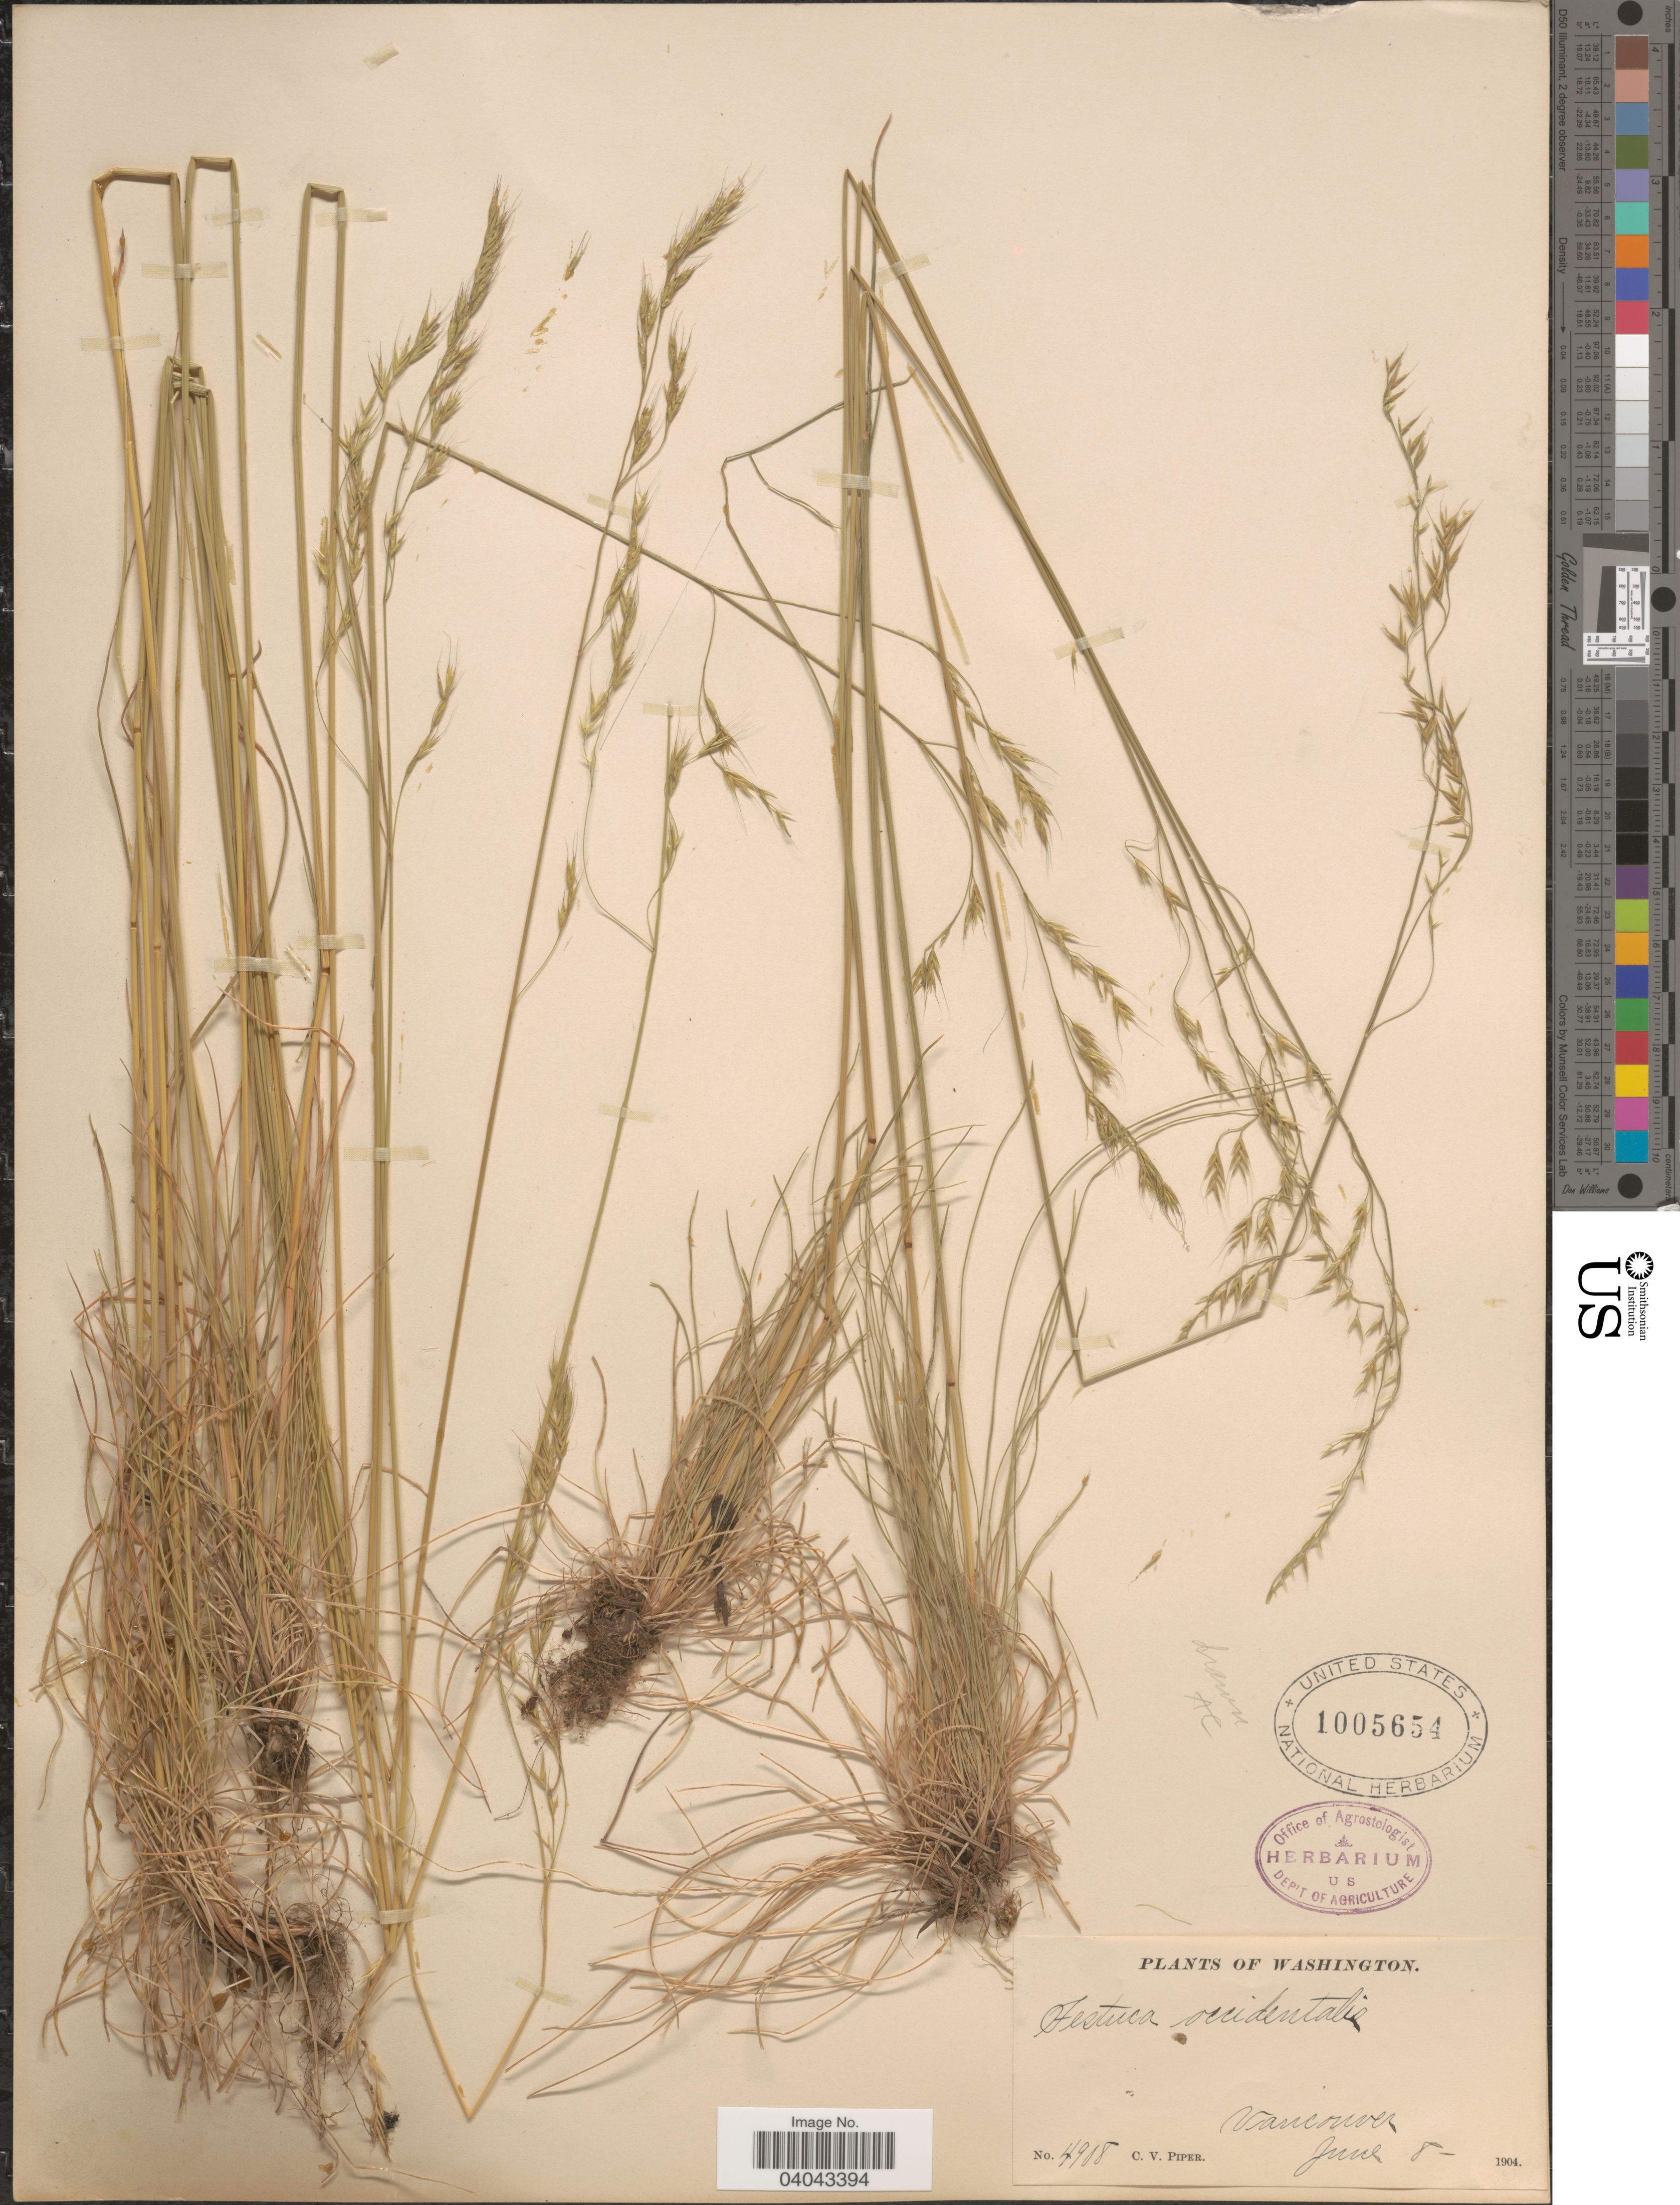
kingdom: Plantae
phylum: Tracheophyta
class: Liliopsida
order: Poales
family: Poaceae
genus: Festuca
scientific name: Festuca occidentalis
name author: Hook.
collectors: C. V. Piper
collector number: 4908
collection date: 1904-06-08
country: United States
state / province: Washington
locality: Vancouver.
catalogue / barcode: US 1005654